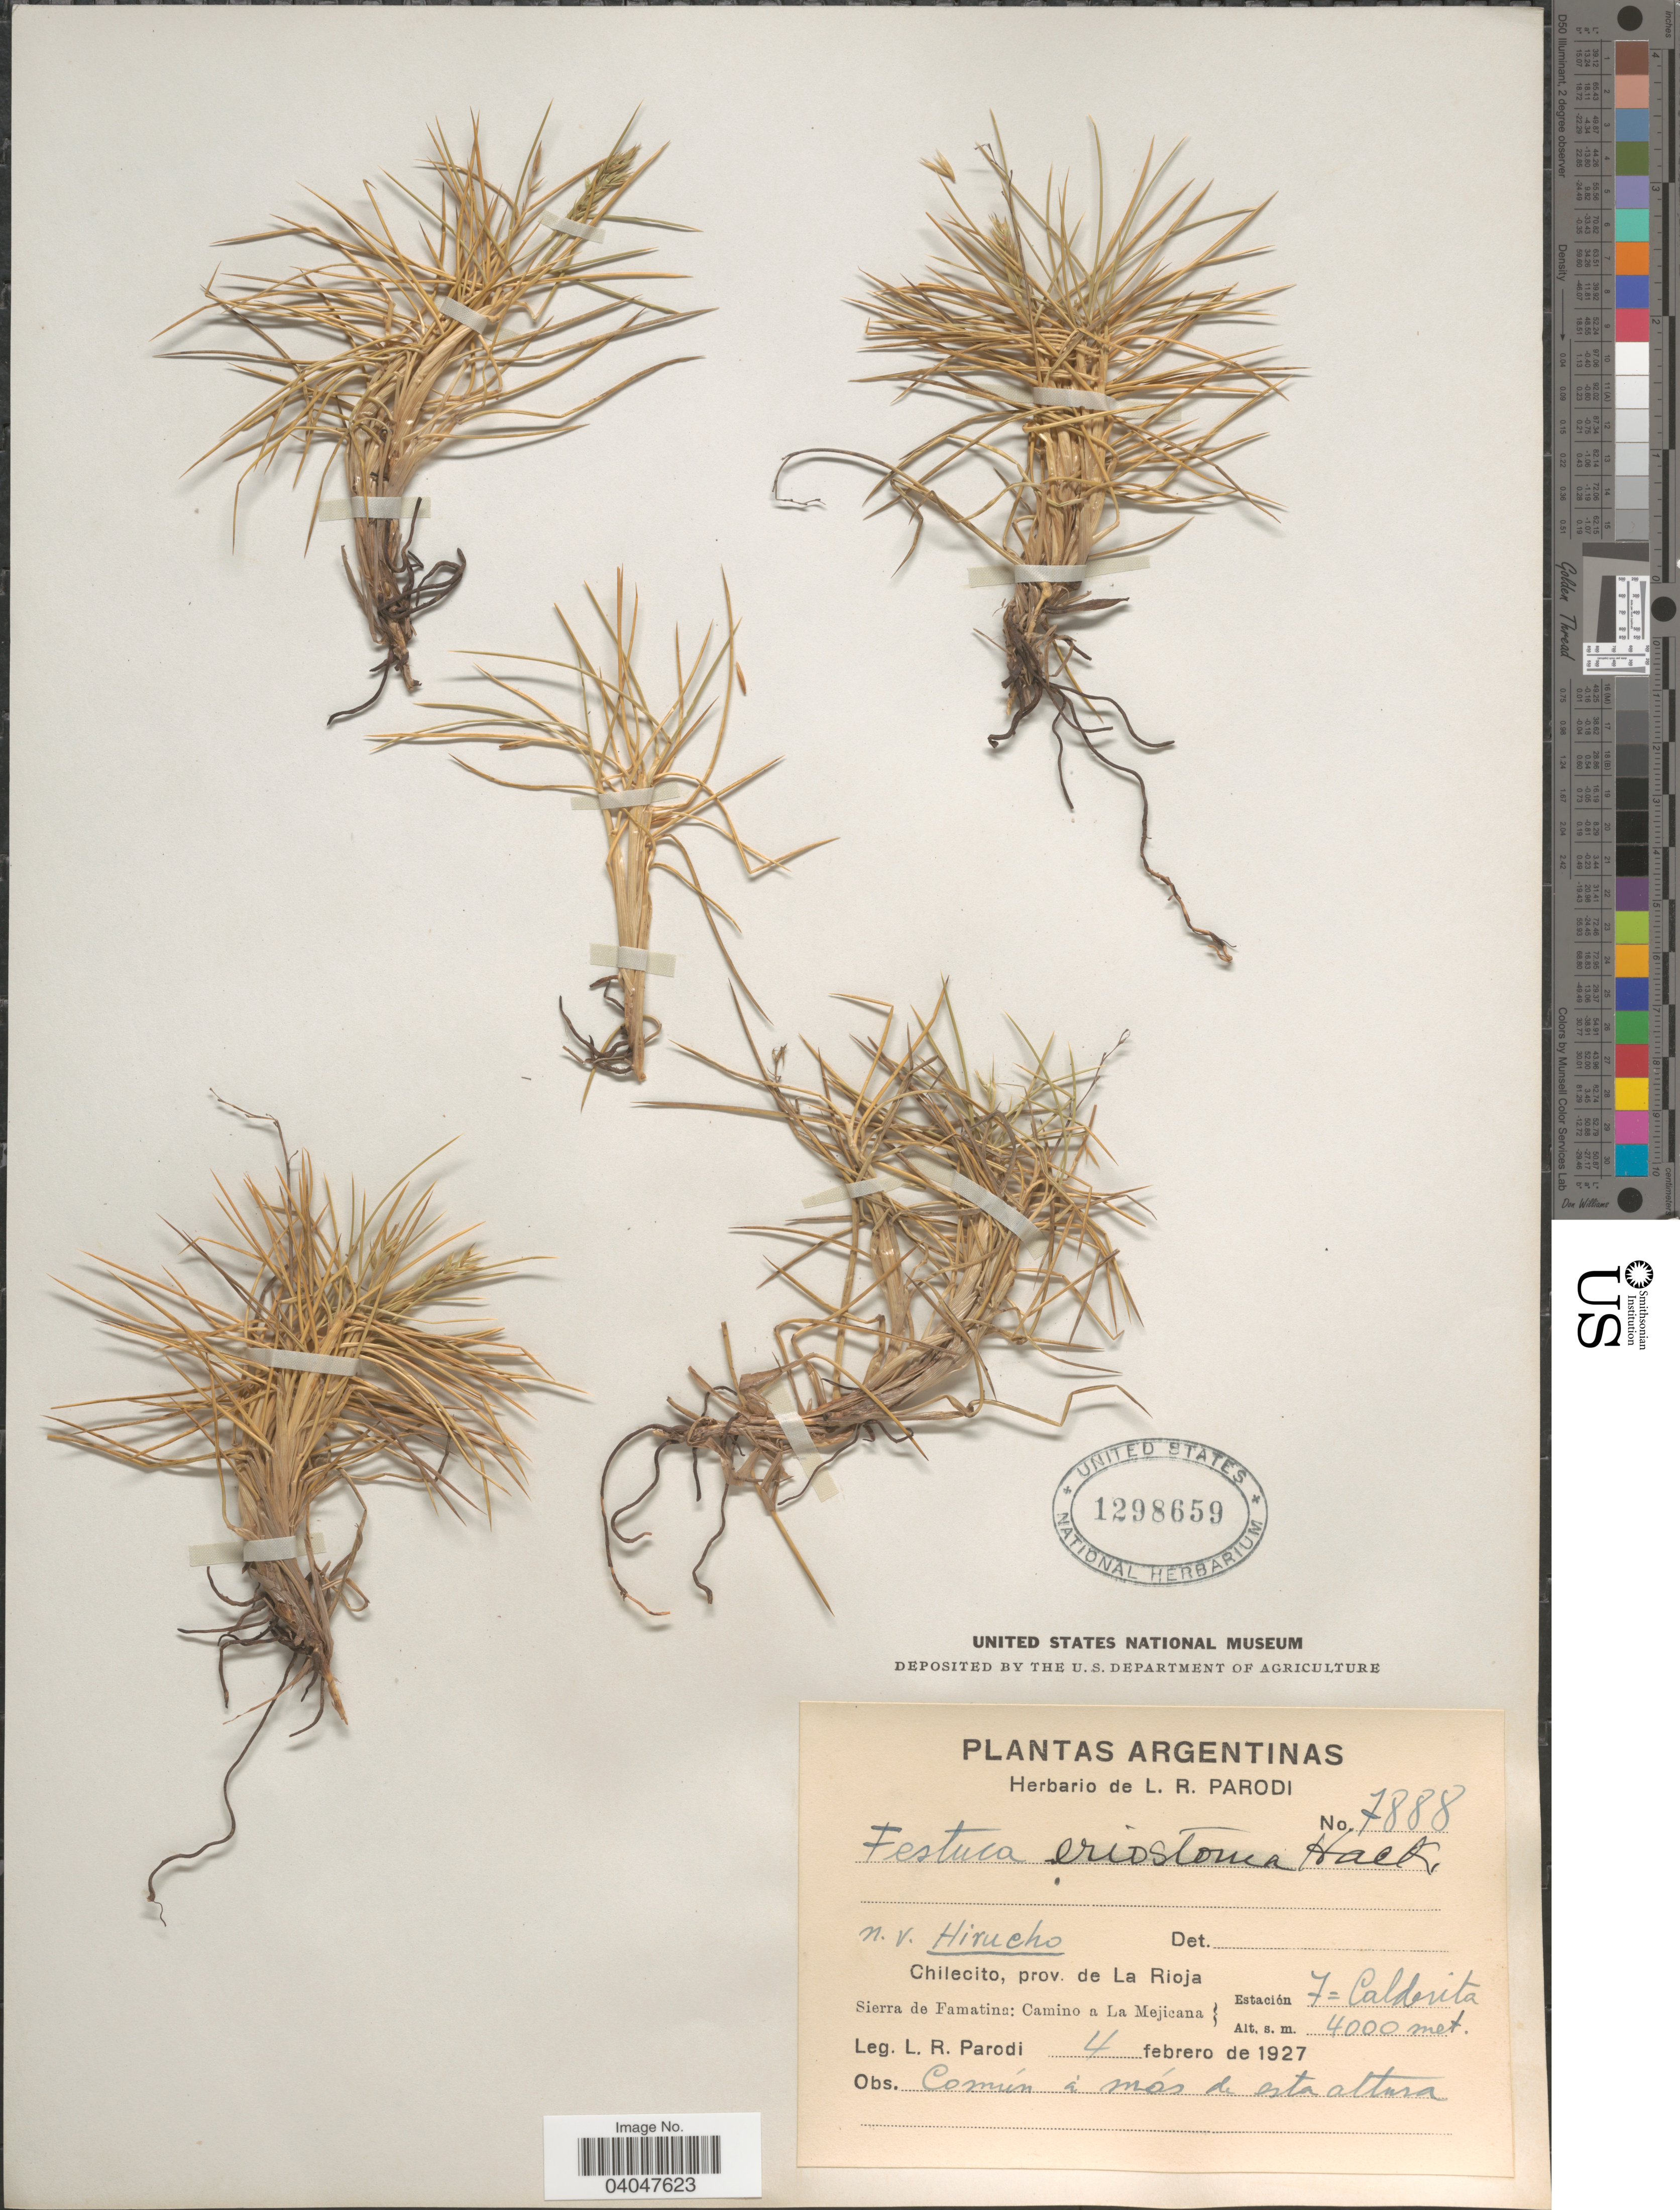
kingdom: Plantae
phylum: Tracheophyta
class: Liliopsida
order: Poales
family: Poaceae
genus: Festuca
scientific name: Festuca eriostoma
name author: Hack.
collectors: L. R. Parodi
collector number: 7888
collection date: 1927-02-04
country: Argentina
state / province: La Rioja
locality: N.v. Hirucho. Chilecito. Sierra de Famatina: Camino a La Mejicana. Estación F=Calderita.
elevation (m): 4000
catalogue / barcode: US 1298659